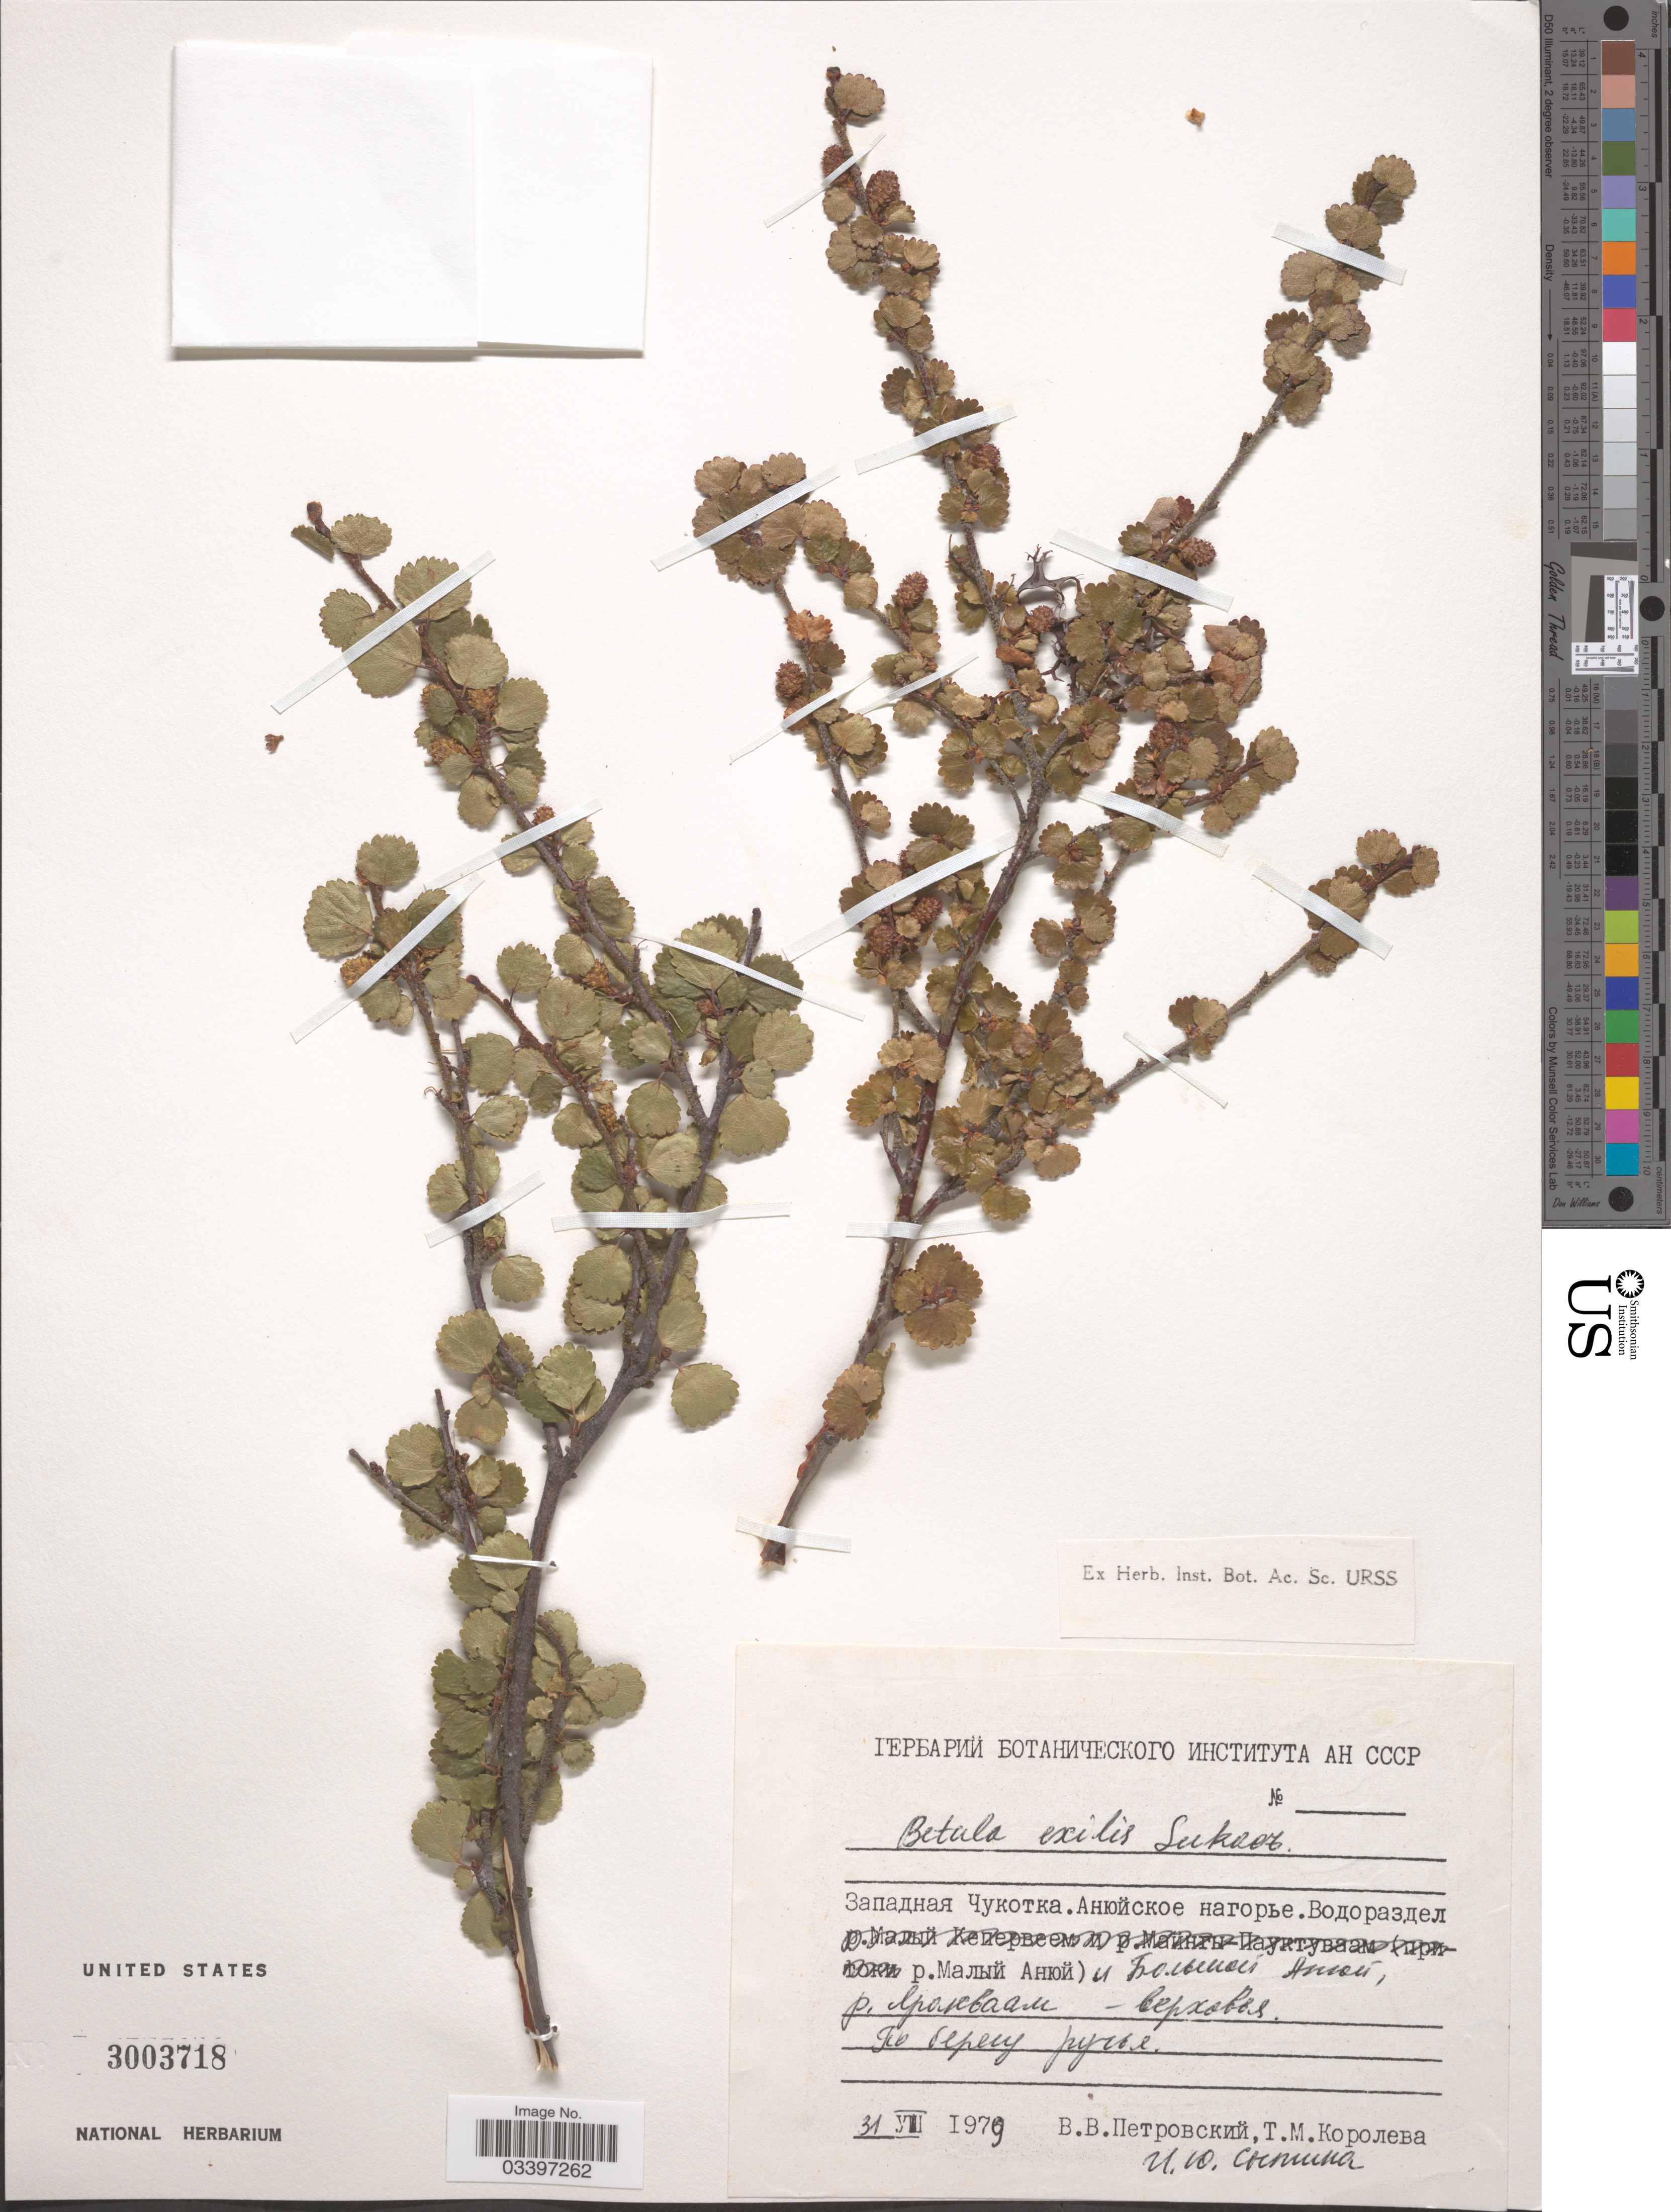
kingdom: Plantae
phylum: Tracheophyta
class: Magnoliopsida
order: Fagales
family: Betulaceae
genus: Betula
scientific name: Betula exilis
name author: Sukaczev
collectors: V. Petrovsky, T. Koroleva & I. Sytina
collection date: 1979-07-31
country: Russian Federation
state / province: Chukotka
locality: Between rivers Bolshoi Anuy and Malyi Anuy.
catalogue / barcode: US 3003718